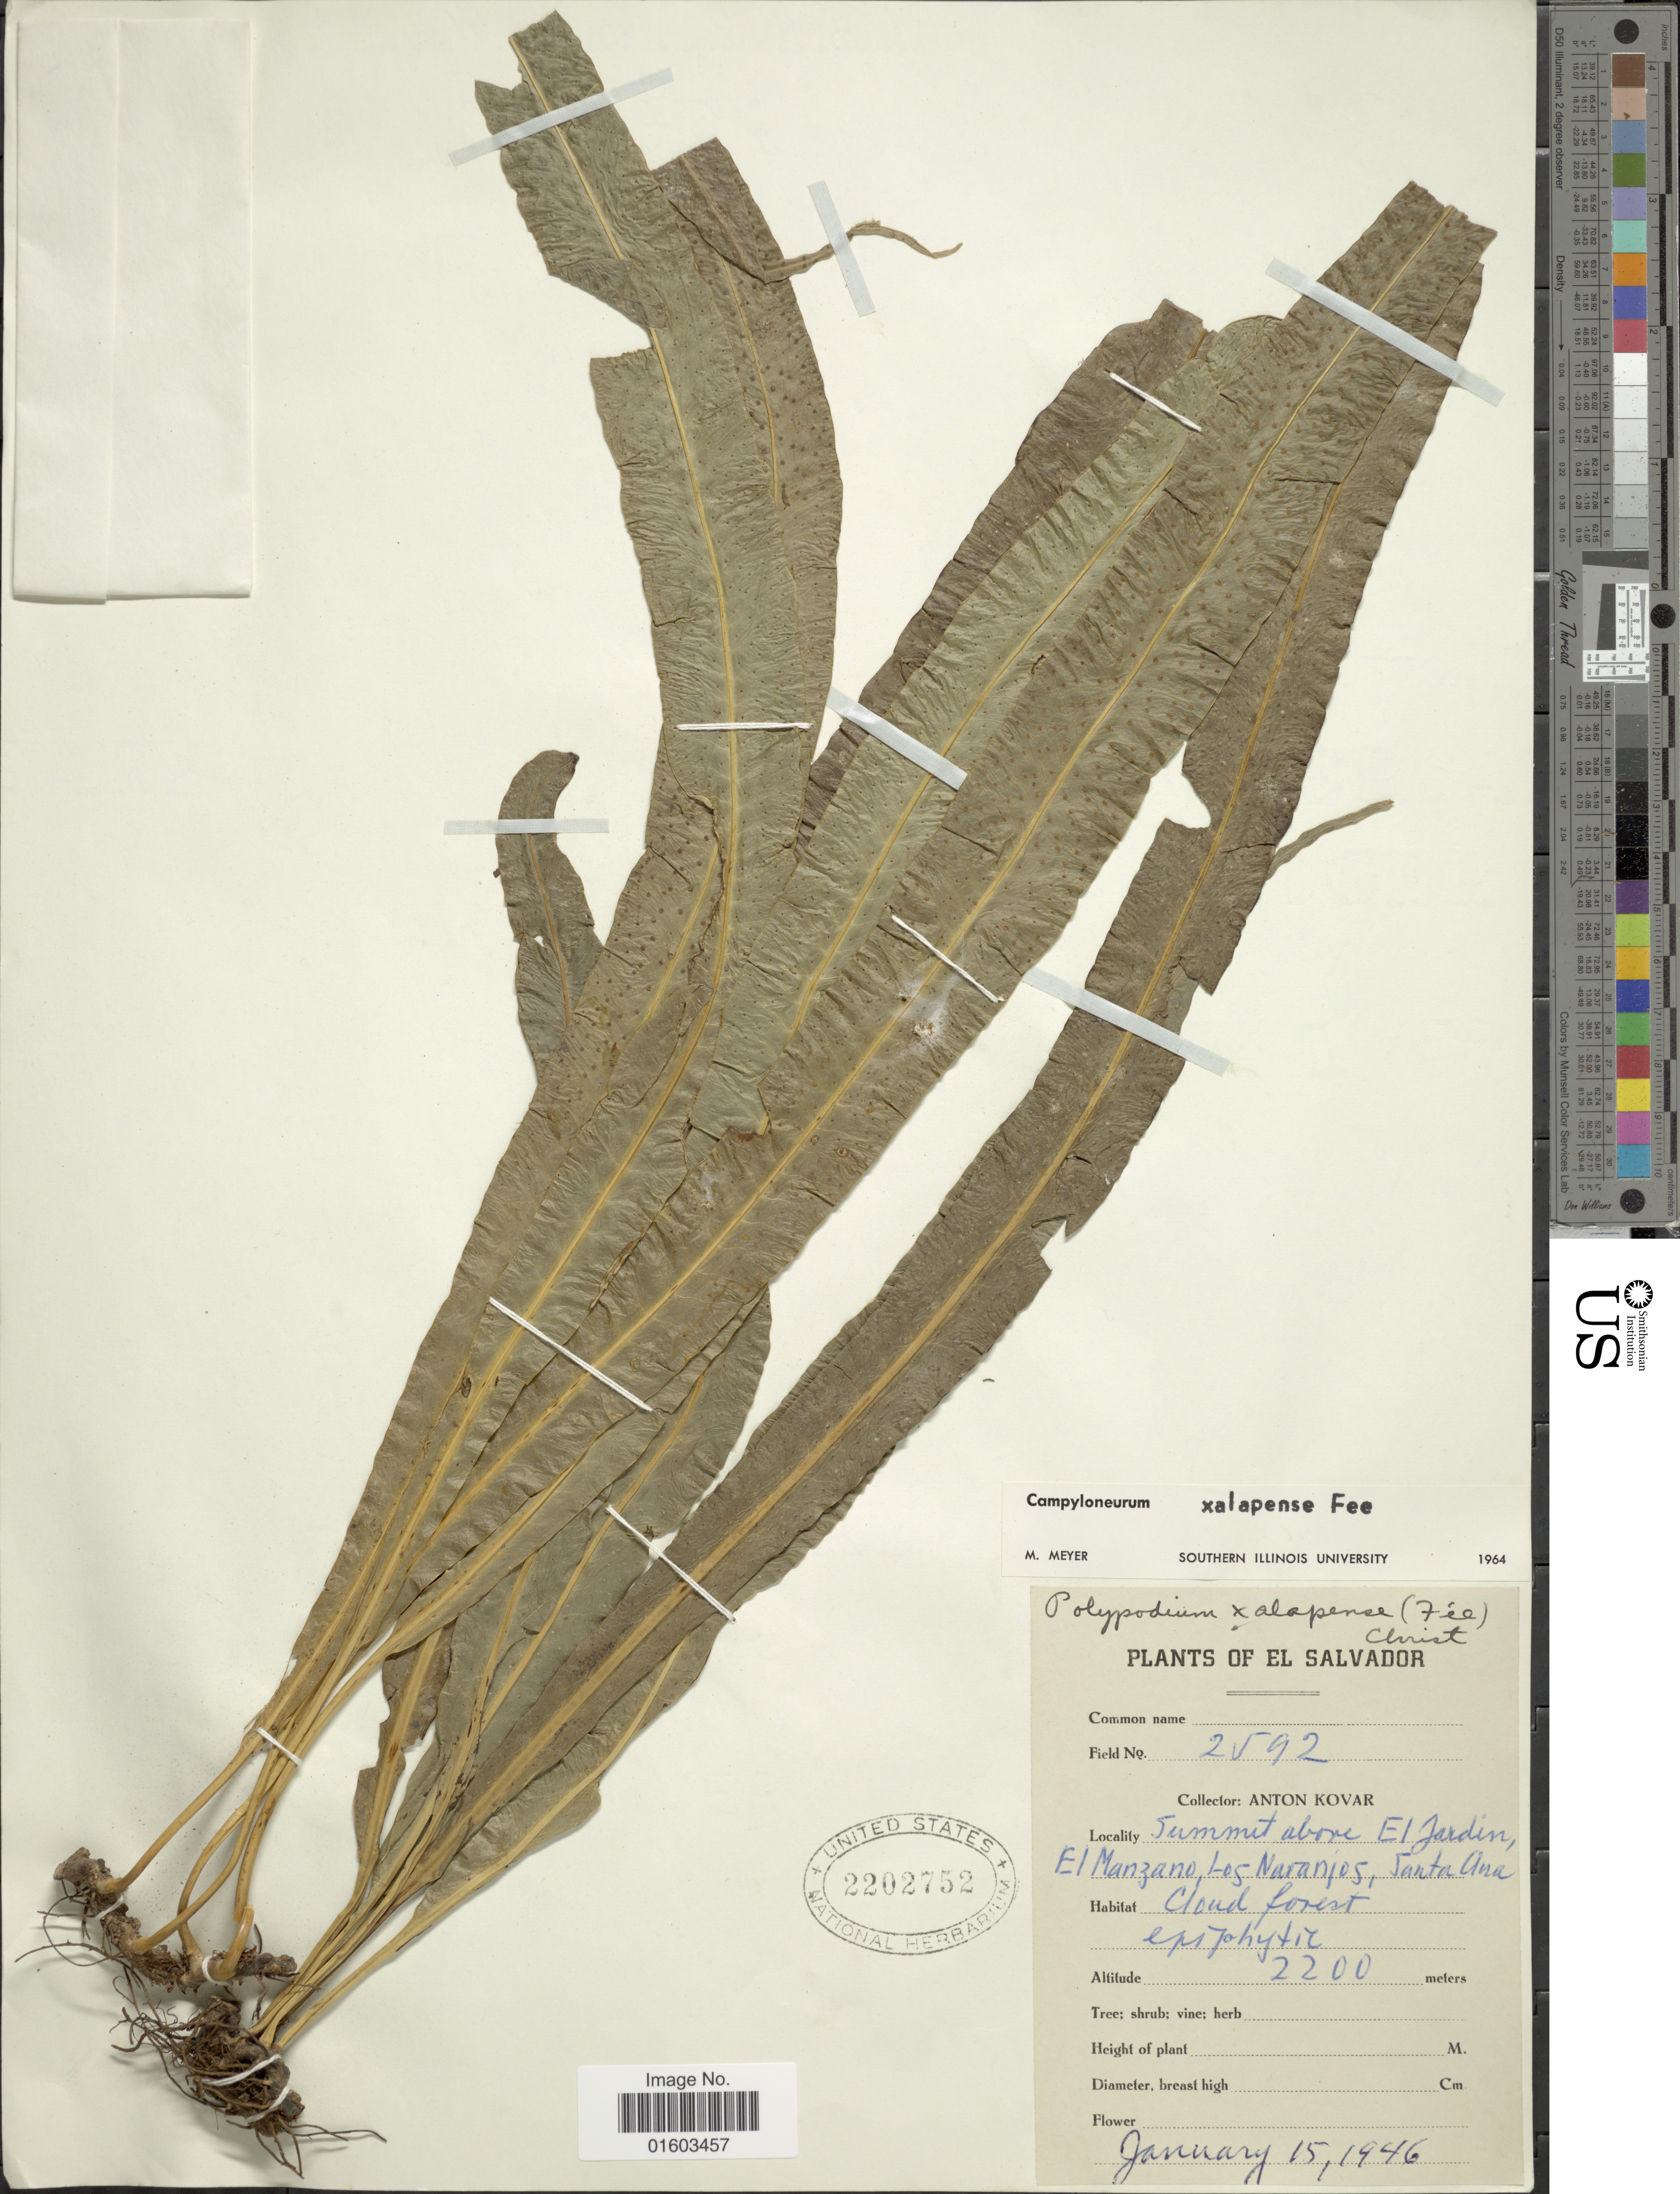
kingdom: Plantae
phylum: Tracheophyta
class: Polypodiopsida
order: Polypodiales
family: Polypodiaceae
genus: Campyloneurum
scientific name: Campyloneurum xalapense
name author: Fée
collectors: A. Kovar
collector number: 2592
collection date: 1946-01-15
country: El Salvador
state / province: Santa Ana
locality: Summit above El Jardin, El Manzano, Los Maranjos, Santa Ana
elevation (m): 2200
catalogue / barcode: US 2202752